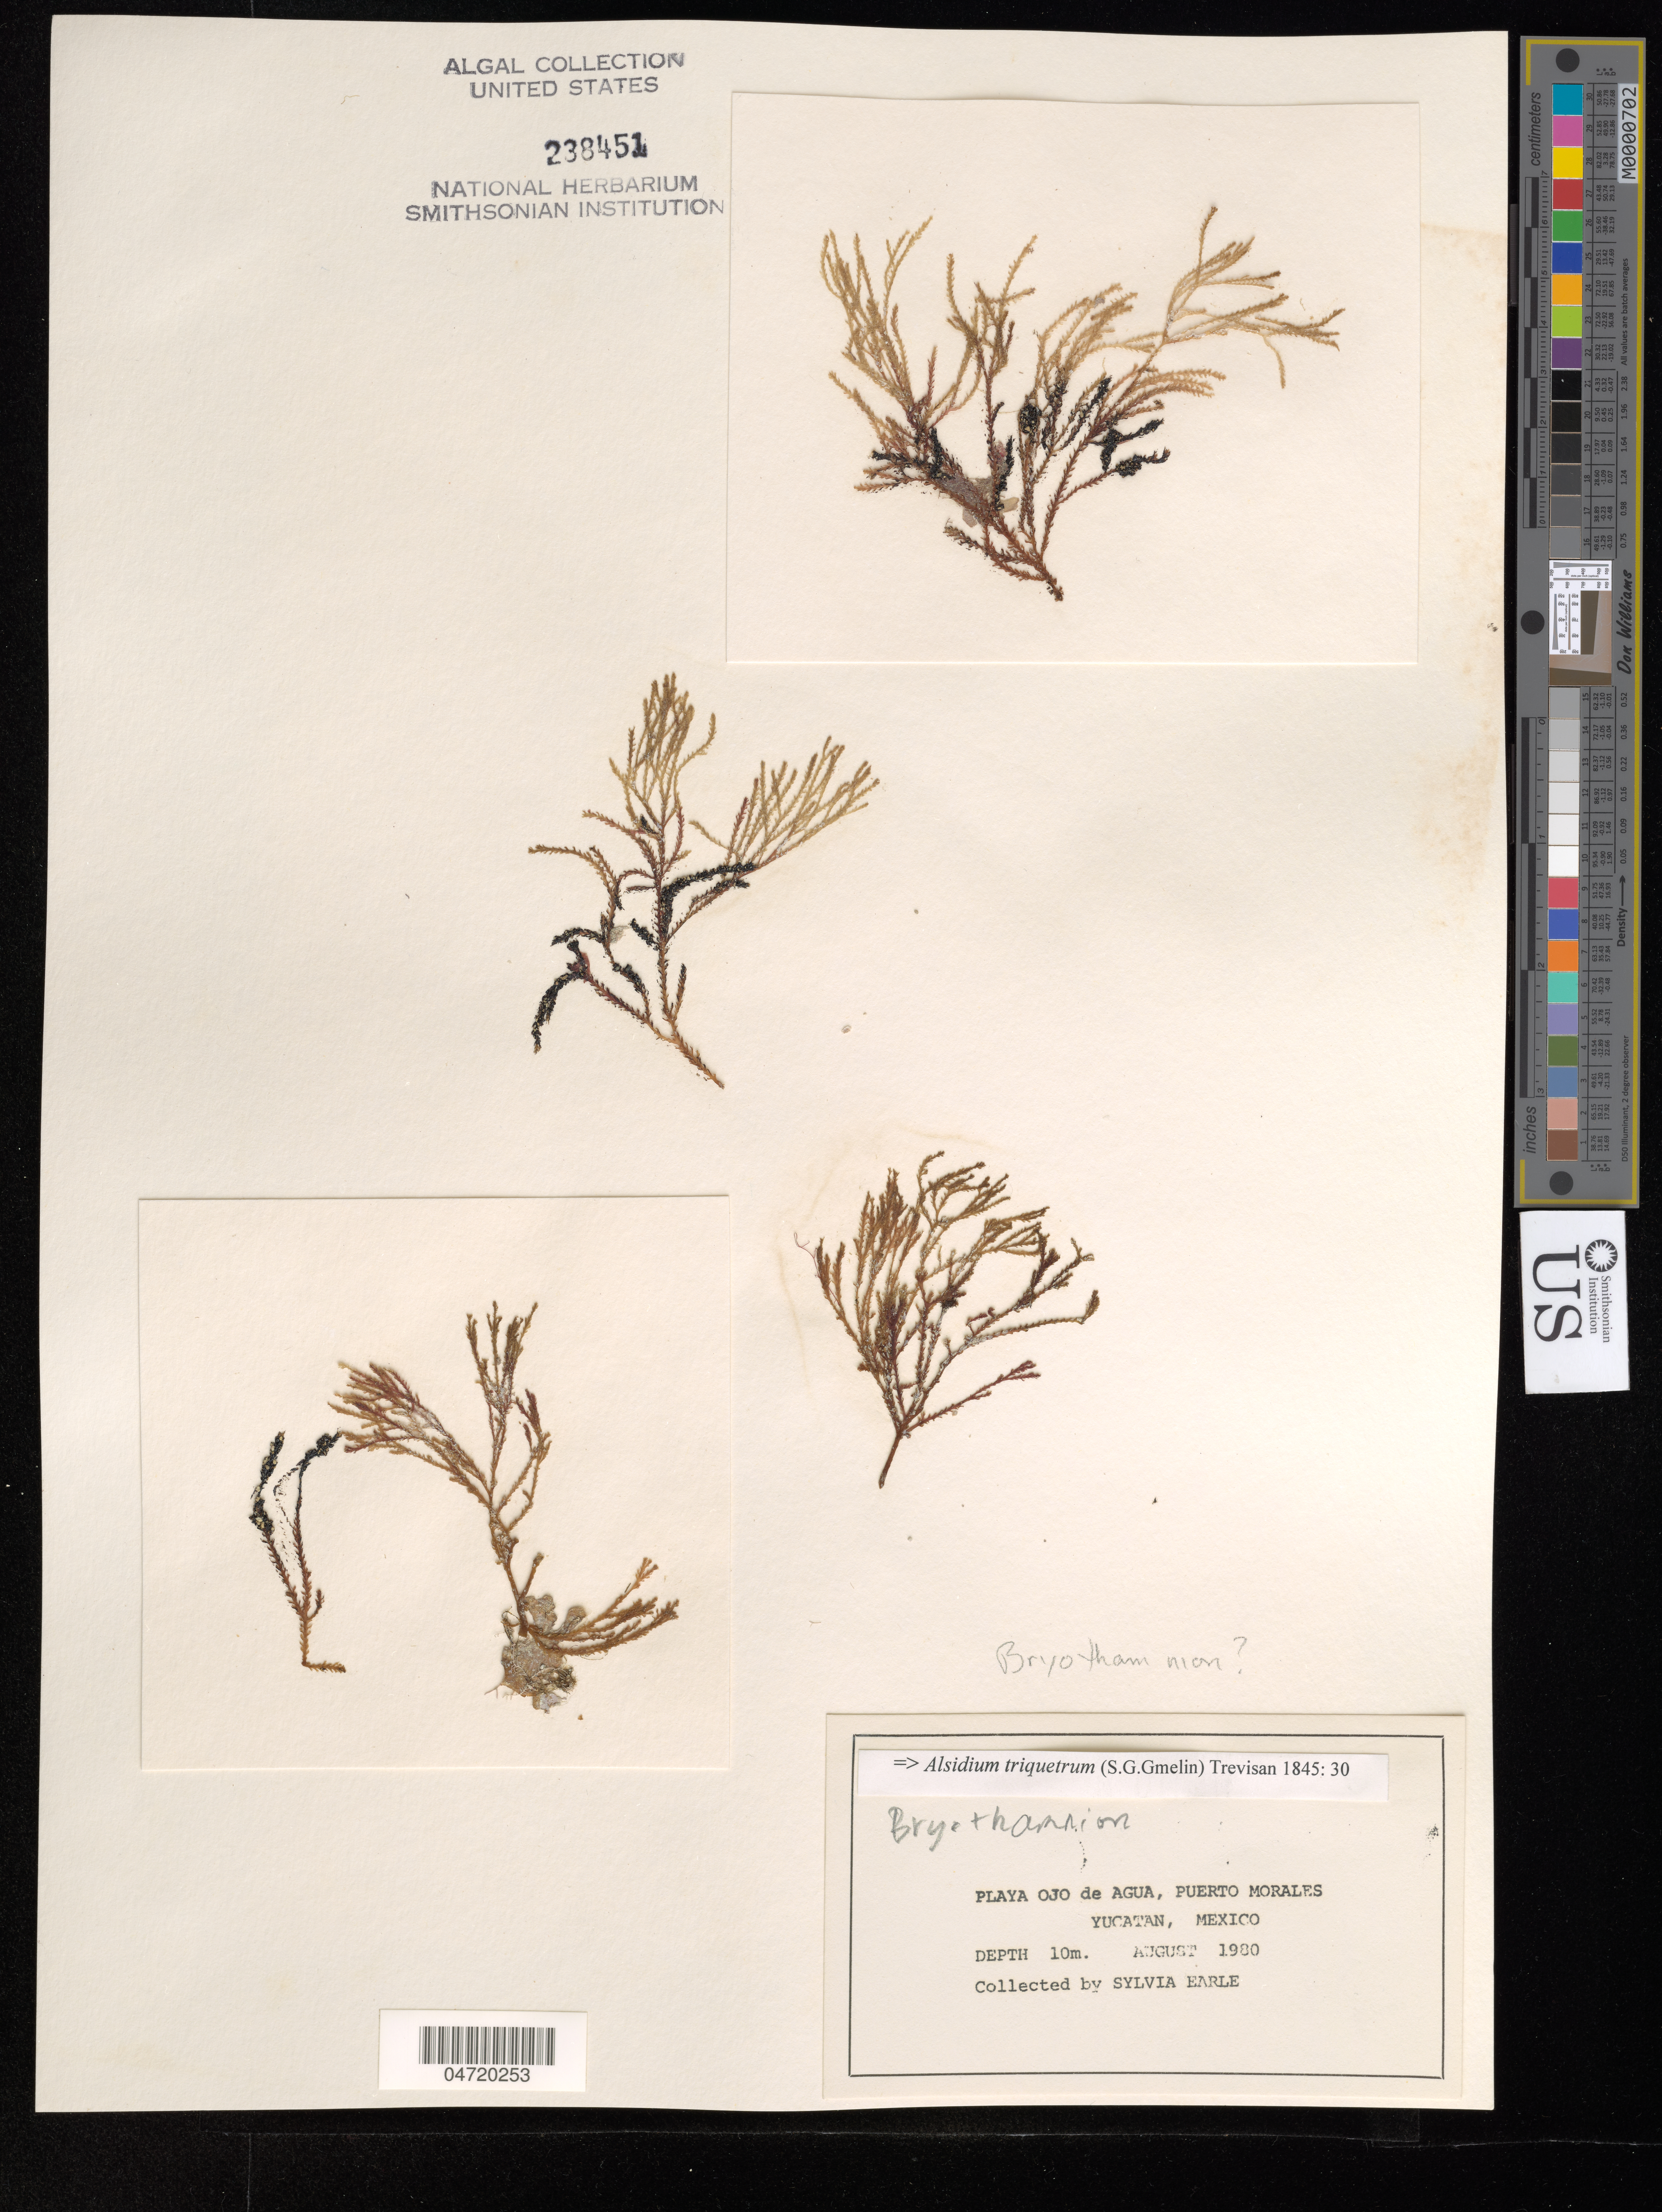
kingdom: Plantae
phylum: Rhodophyta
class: Florideophyceae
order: Ceramiales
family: Rhodomelaceae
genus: Alsidium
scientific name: Alsidium triquetrum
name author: (S.G. Gmel.) Trevis.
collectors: S. A. Earle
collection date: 1980-08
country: Mexico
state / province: Yucatán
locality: Playa Ojo de Agua, Puerto Morales.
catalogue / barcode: US 238451